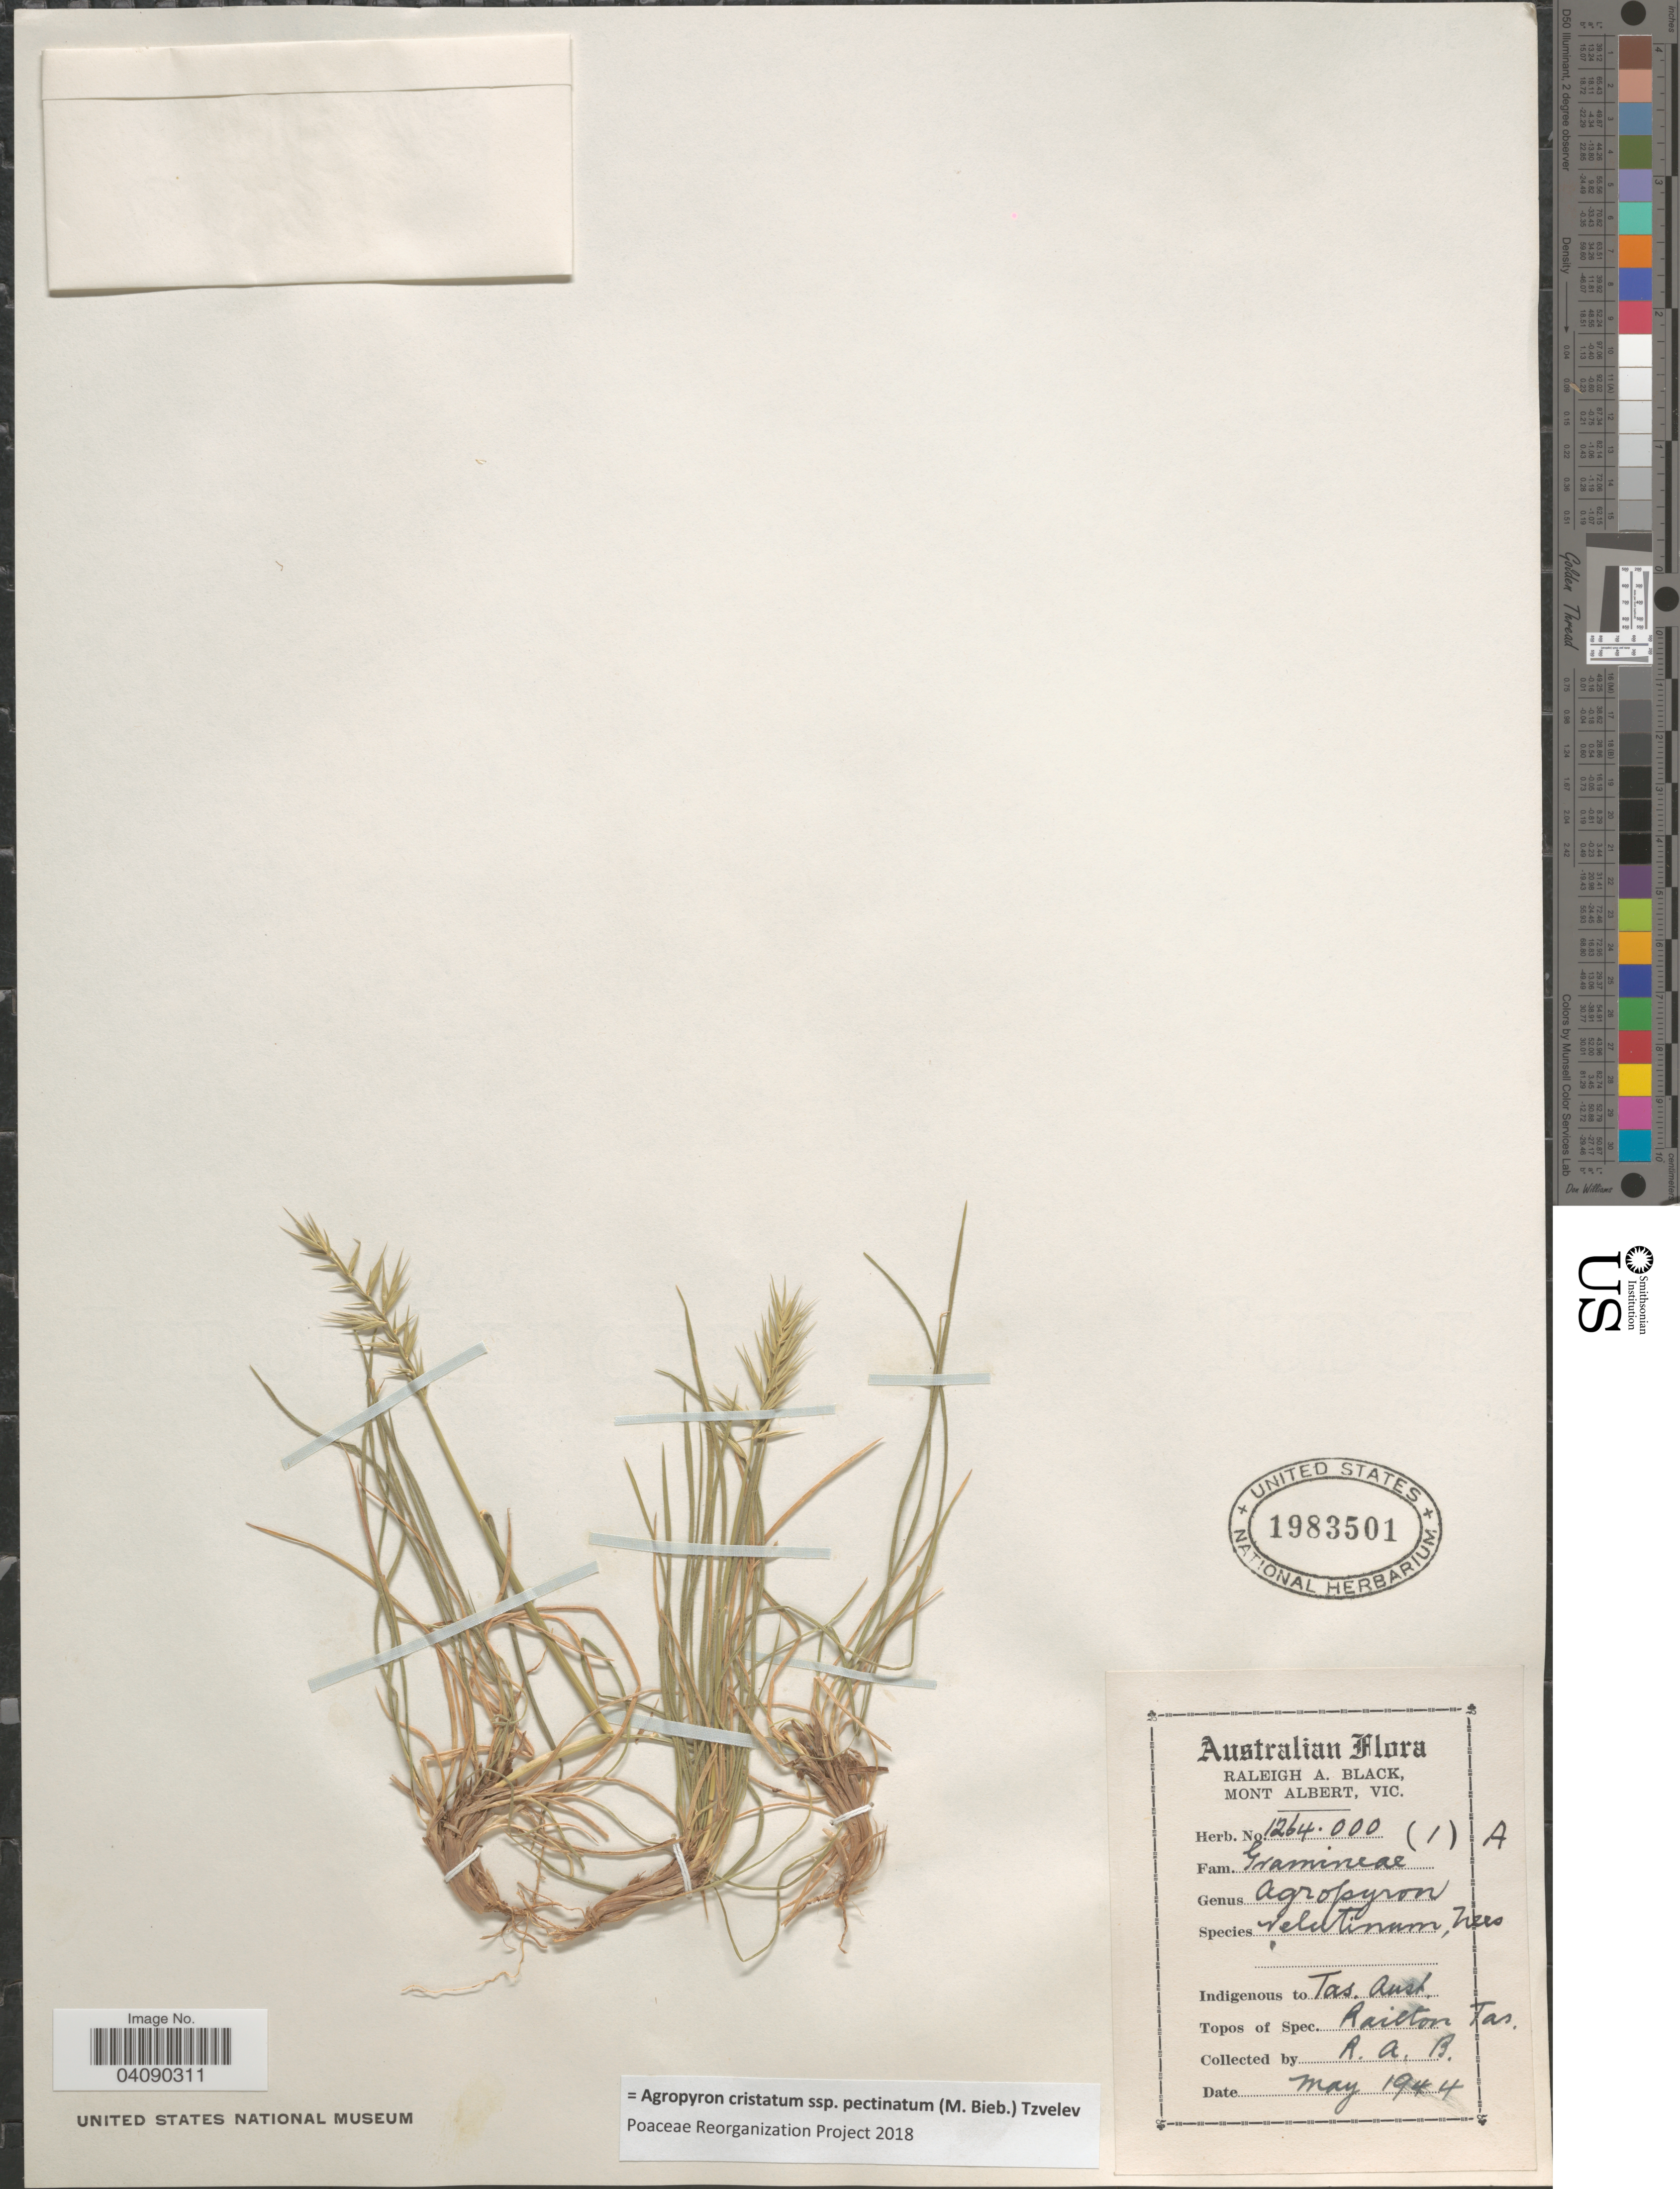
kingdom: Plantae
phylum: Tracheophyta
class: Liliopsida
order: Poales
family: Poaceae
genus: Agropyron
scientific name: Agropyron cristatum subsp. pectinatum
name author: (M. Bieb.) Tzvelev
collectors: R. A. Black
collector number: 1264.000(1)A?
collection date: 1944-05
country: Australia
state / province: Tasmania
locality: Trailton Tas.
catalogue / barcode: US 1983501